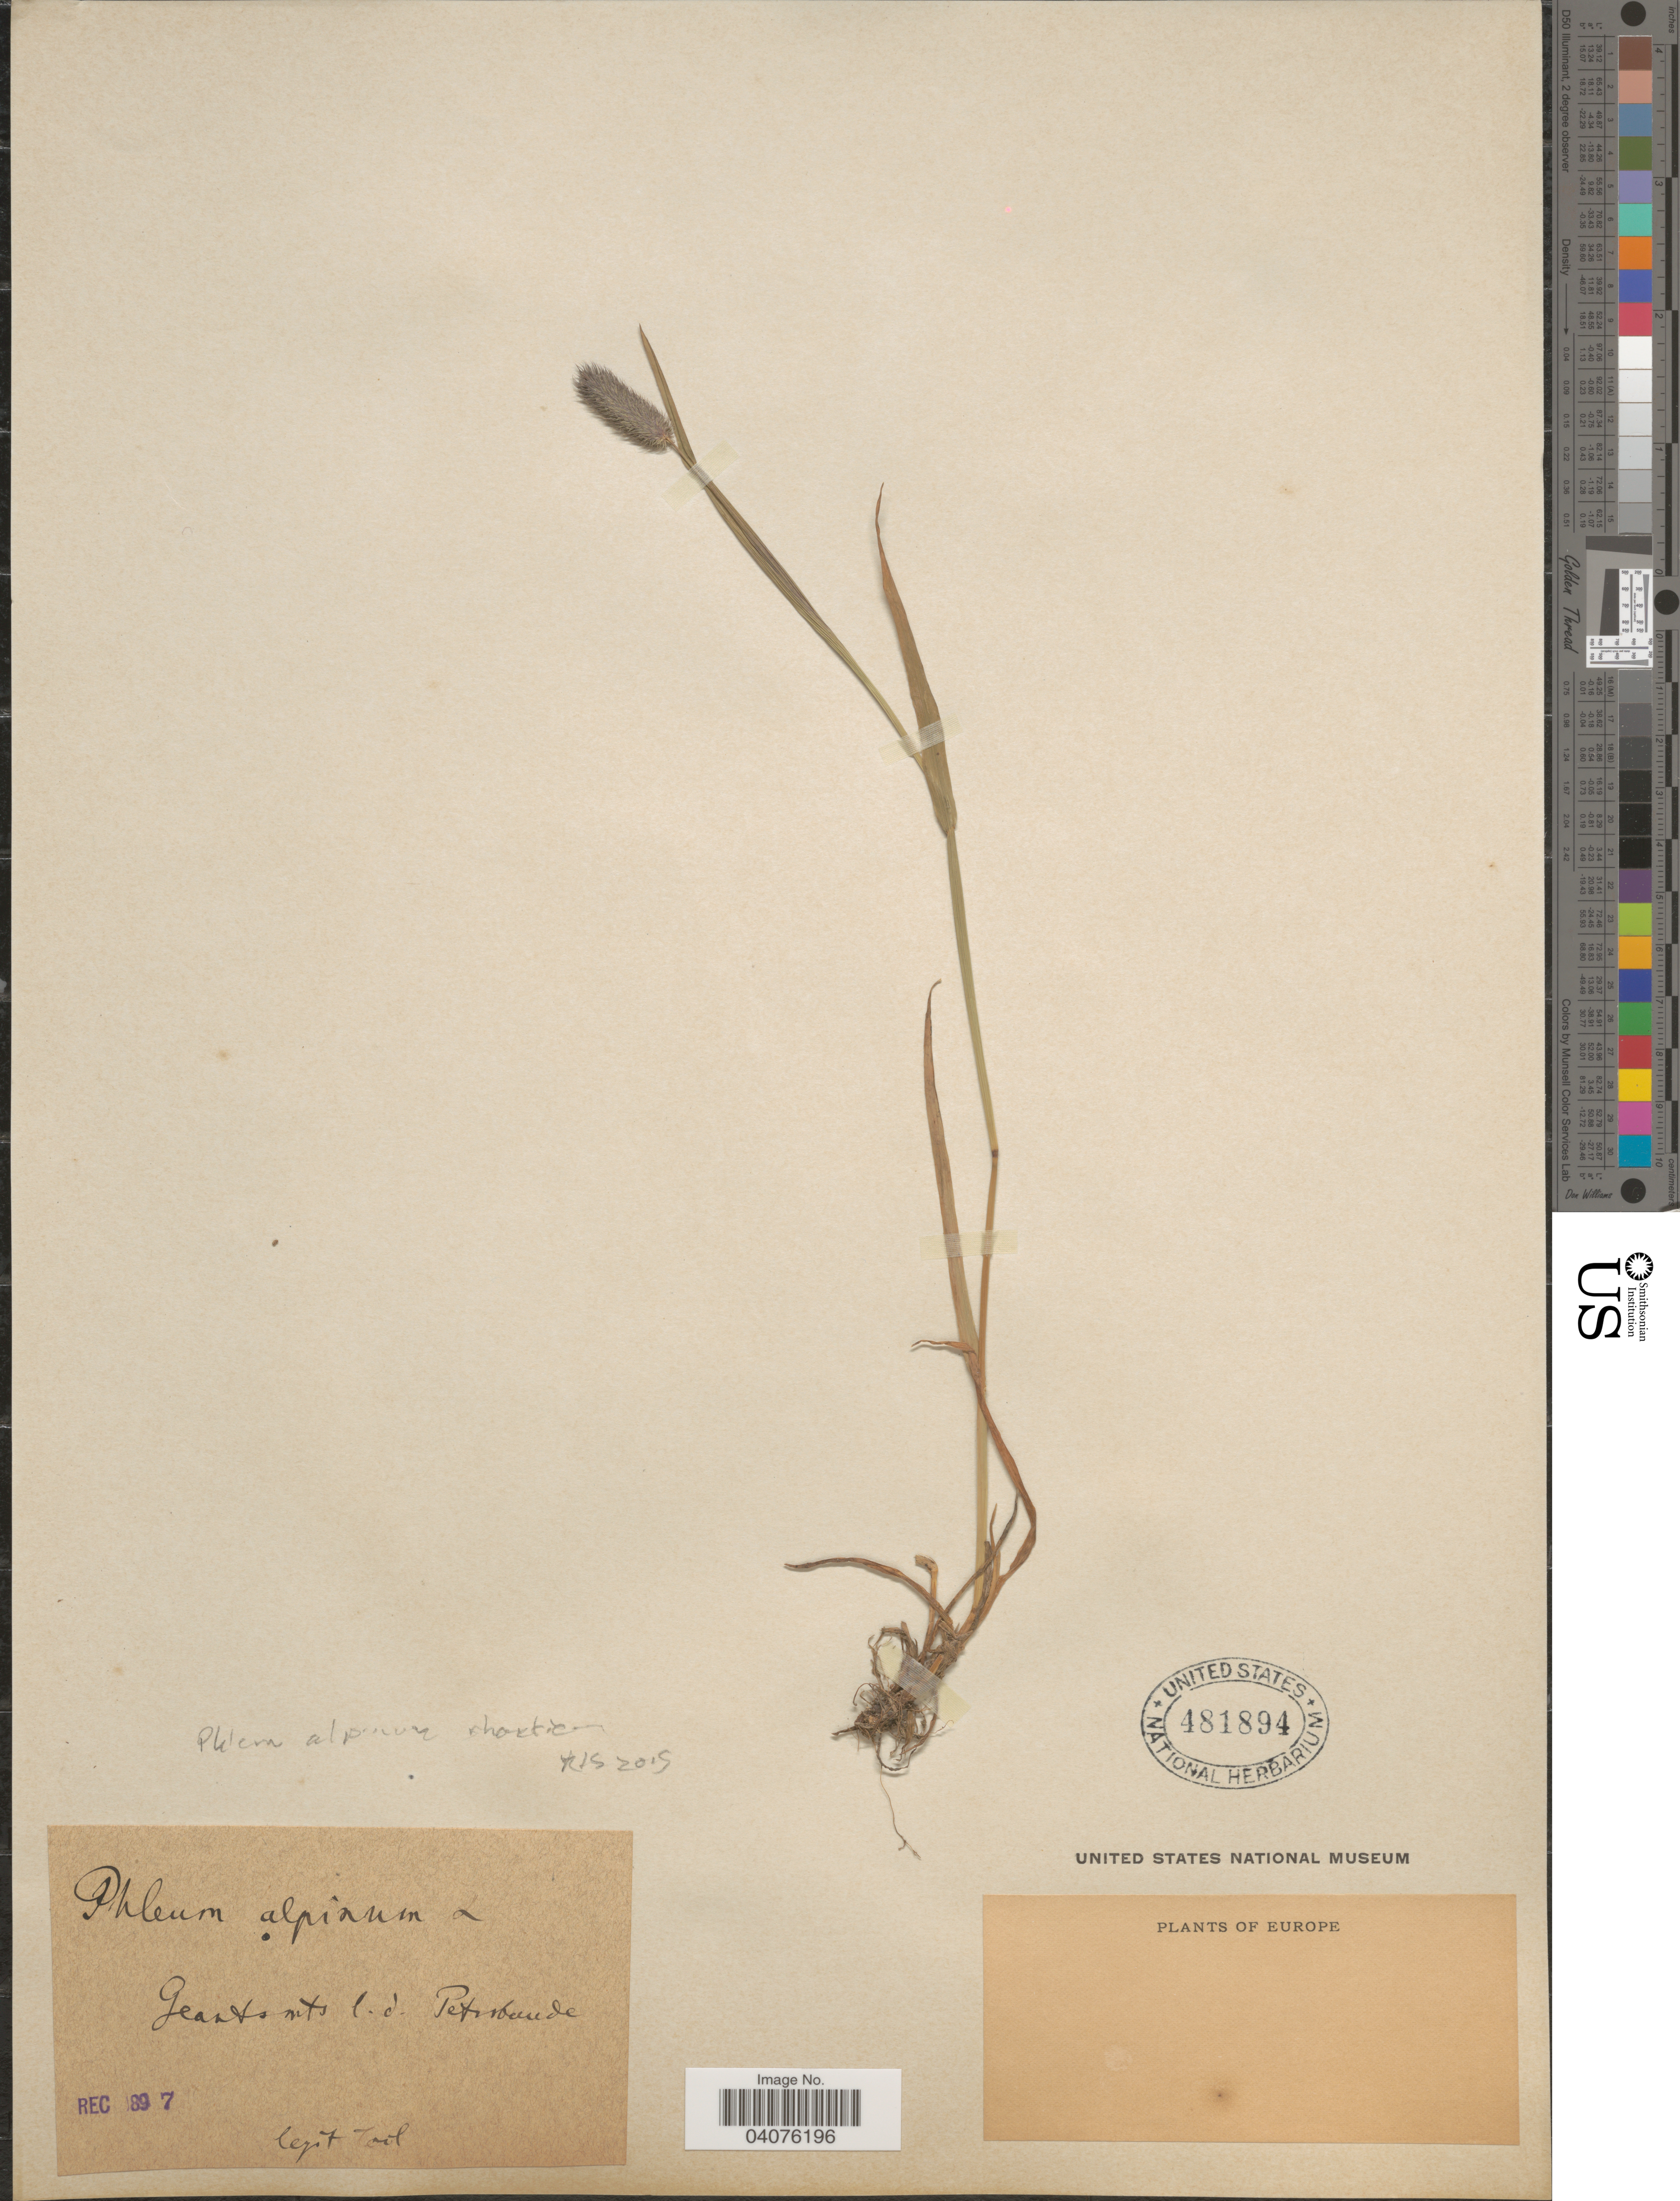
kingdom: Plantae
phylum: Tracheophyta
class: Liliopsida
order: Poales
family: Poaceae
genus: Phleum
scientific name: Phleum alpinum subsp. rhaeticum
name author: Humphries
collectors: Tool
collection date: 1897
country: Czechia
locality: Geants [interpreted] mts l.d. Peterbaude.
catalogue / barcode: US 481894